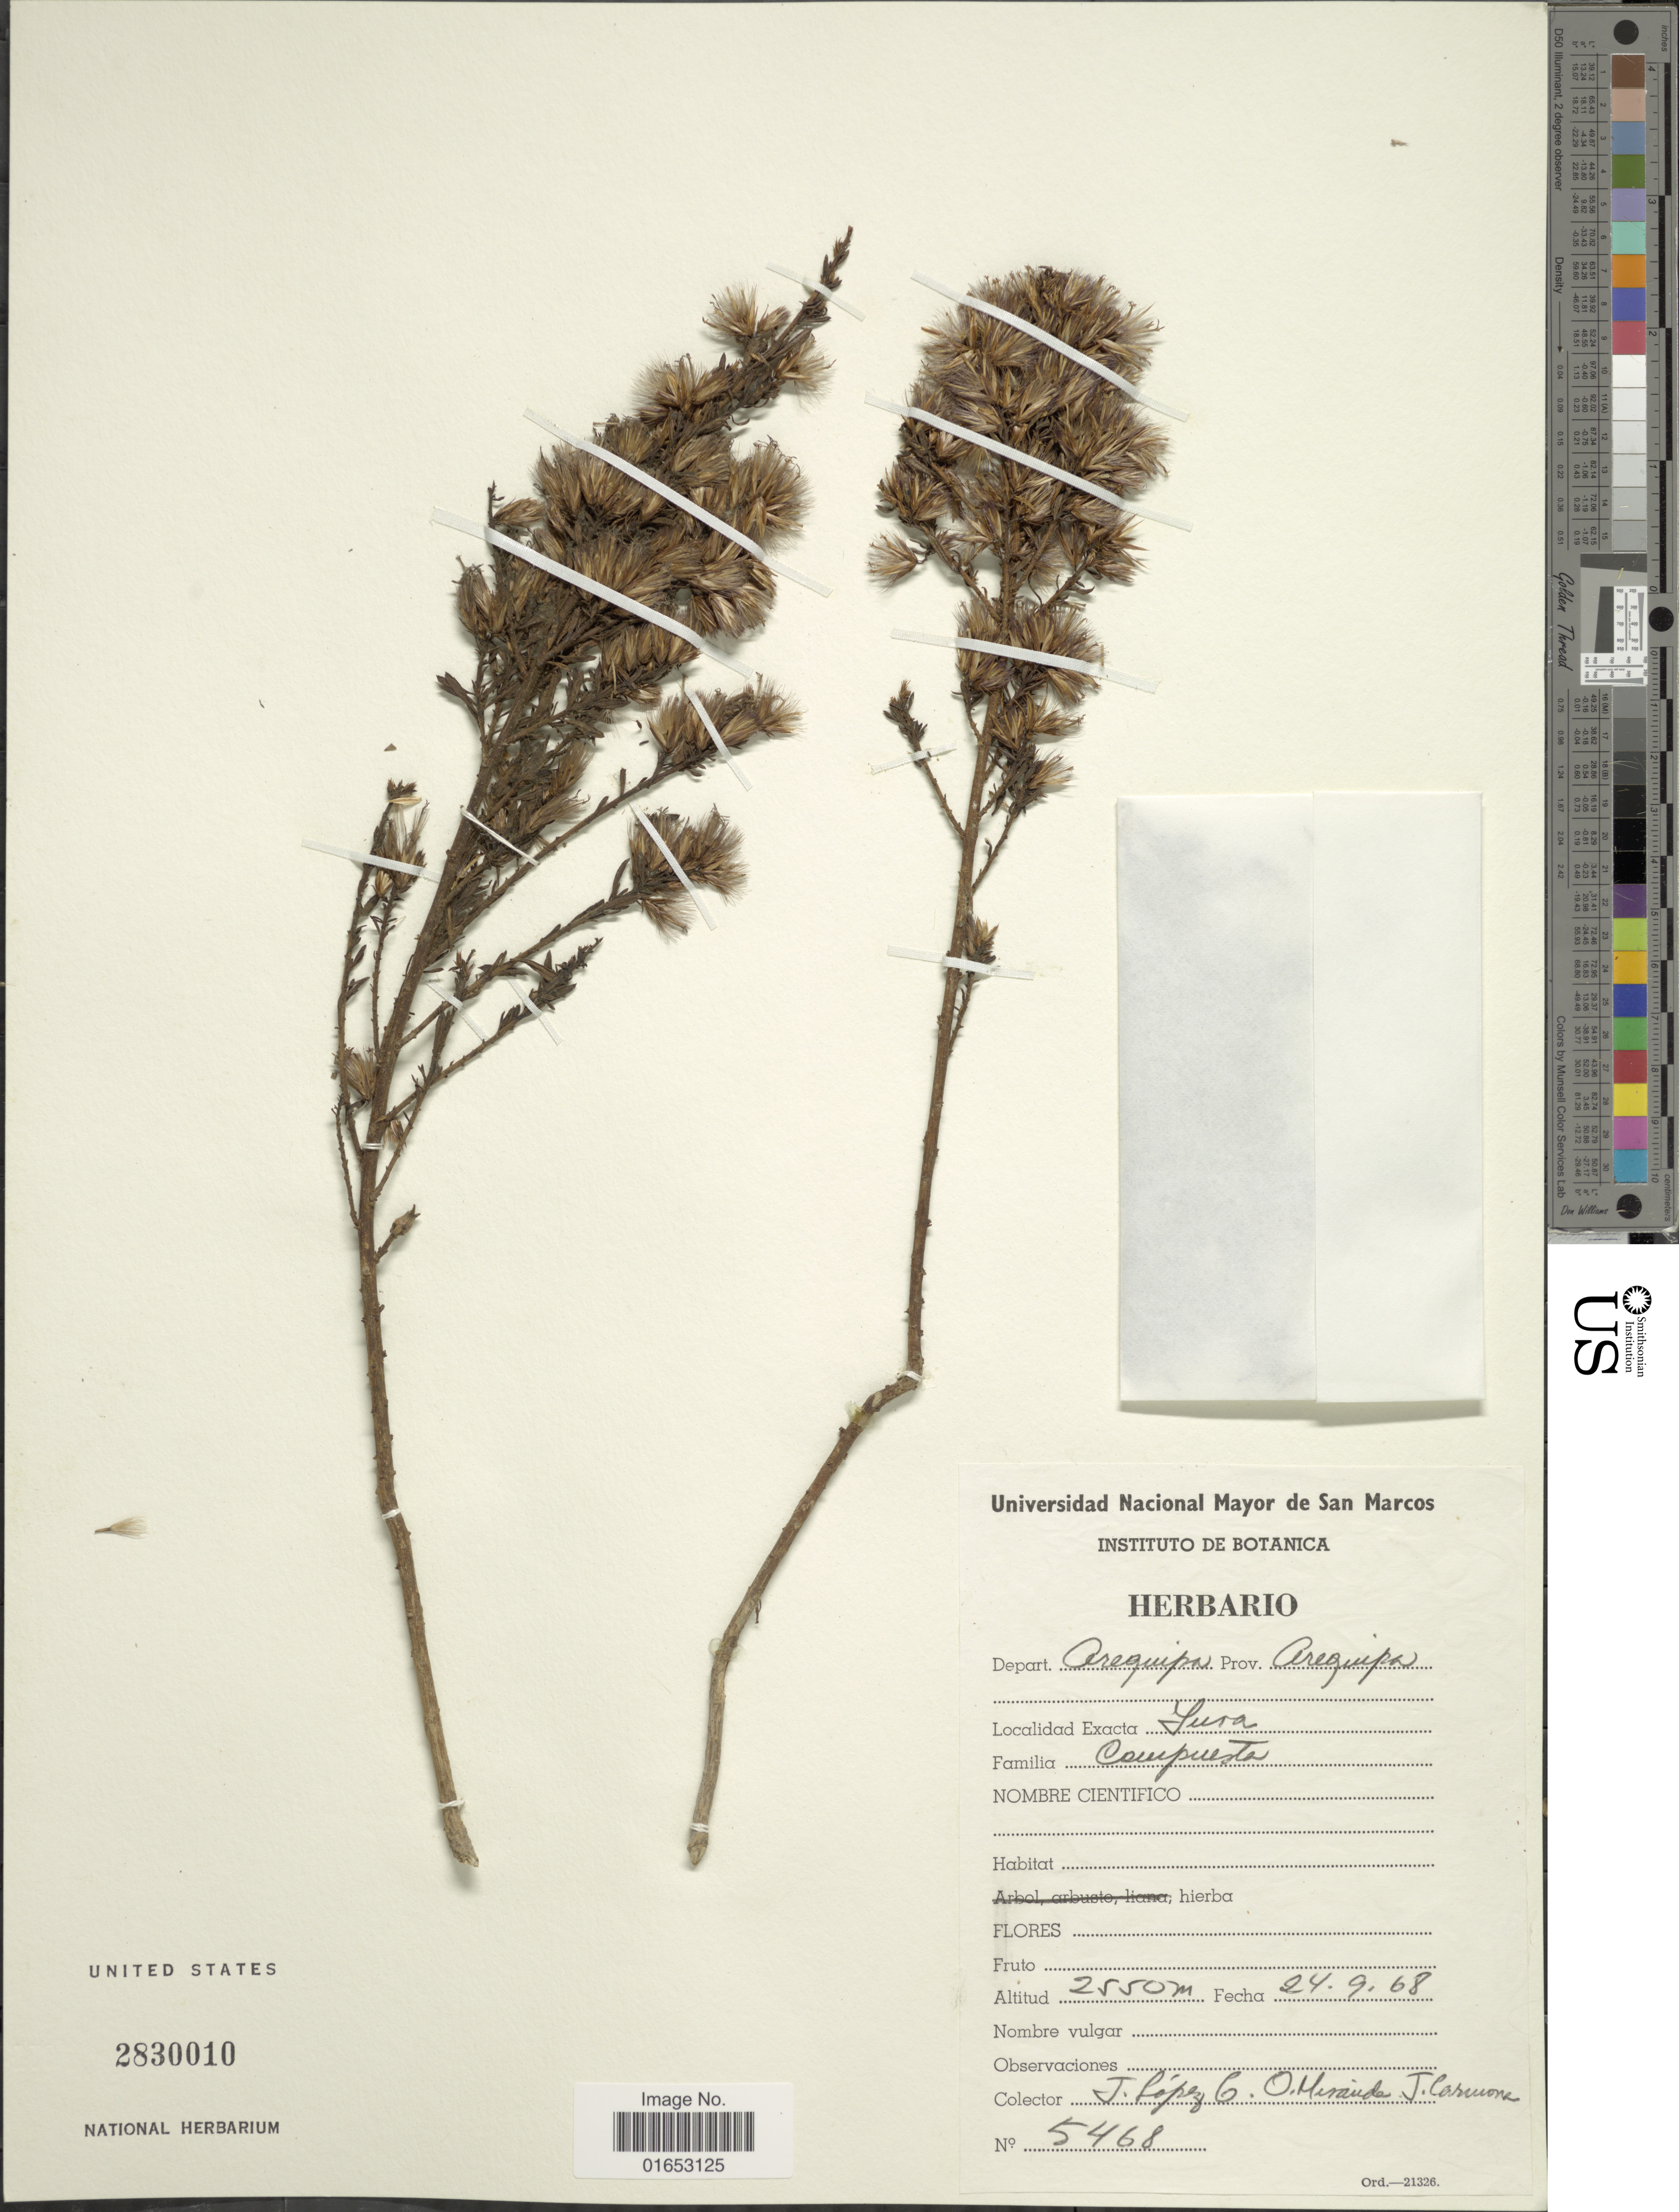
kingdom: Plantae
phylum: Tracheophyta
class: Magnoliopsida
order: Asterales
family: Asteraceae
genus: Helogyne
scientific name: Helogyne straminea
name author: (DC.) B.L. Rob.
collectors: J. López G., O. Miranda & J. Carmona A.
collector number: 5468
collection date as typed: Transcribed d/m/y: 24/9/68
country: Peru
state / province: Arequipa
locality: Depart. Arequipa, Yura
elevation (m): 2550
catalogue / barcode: US 2830010